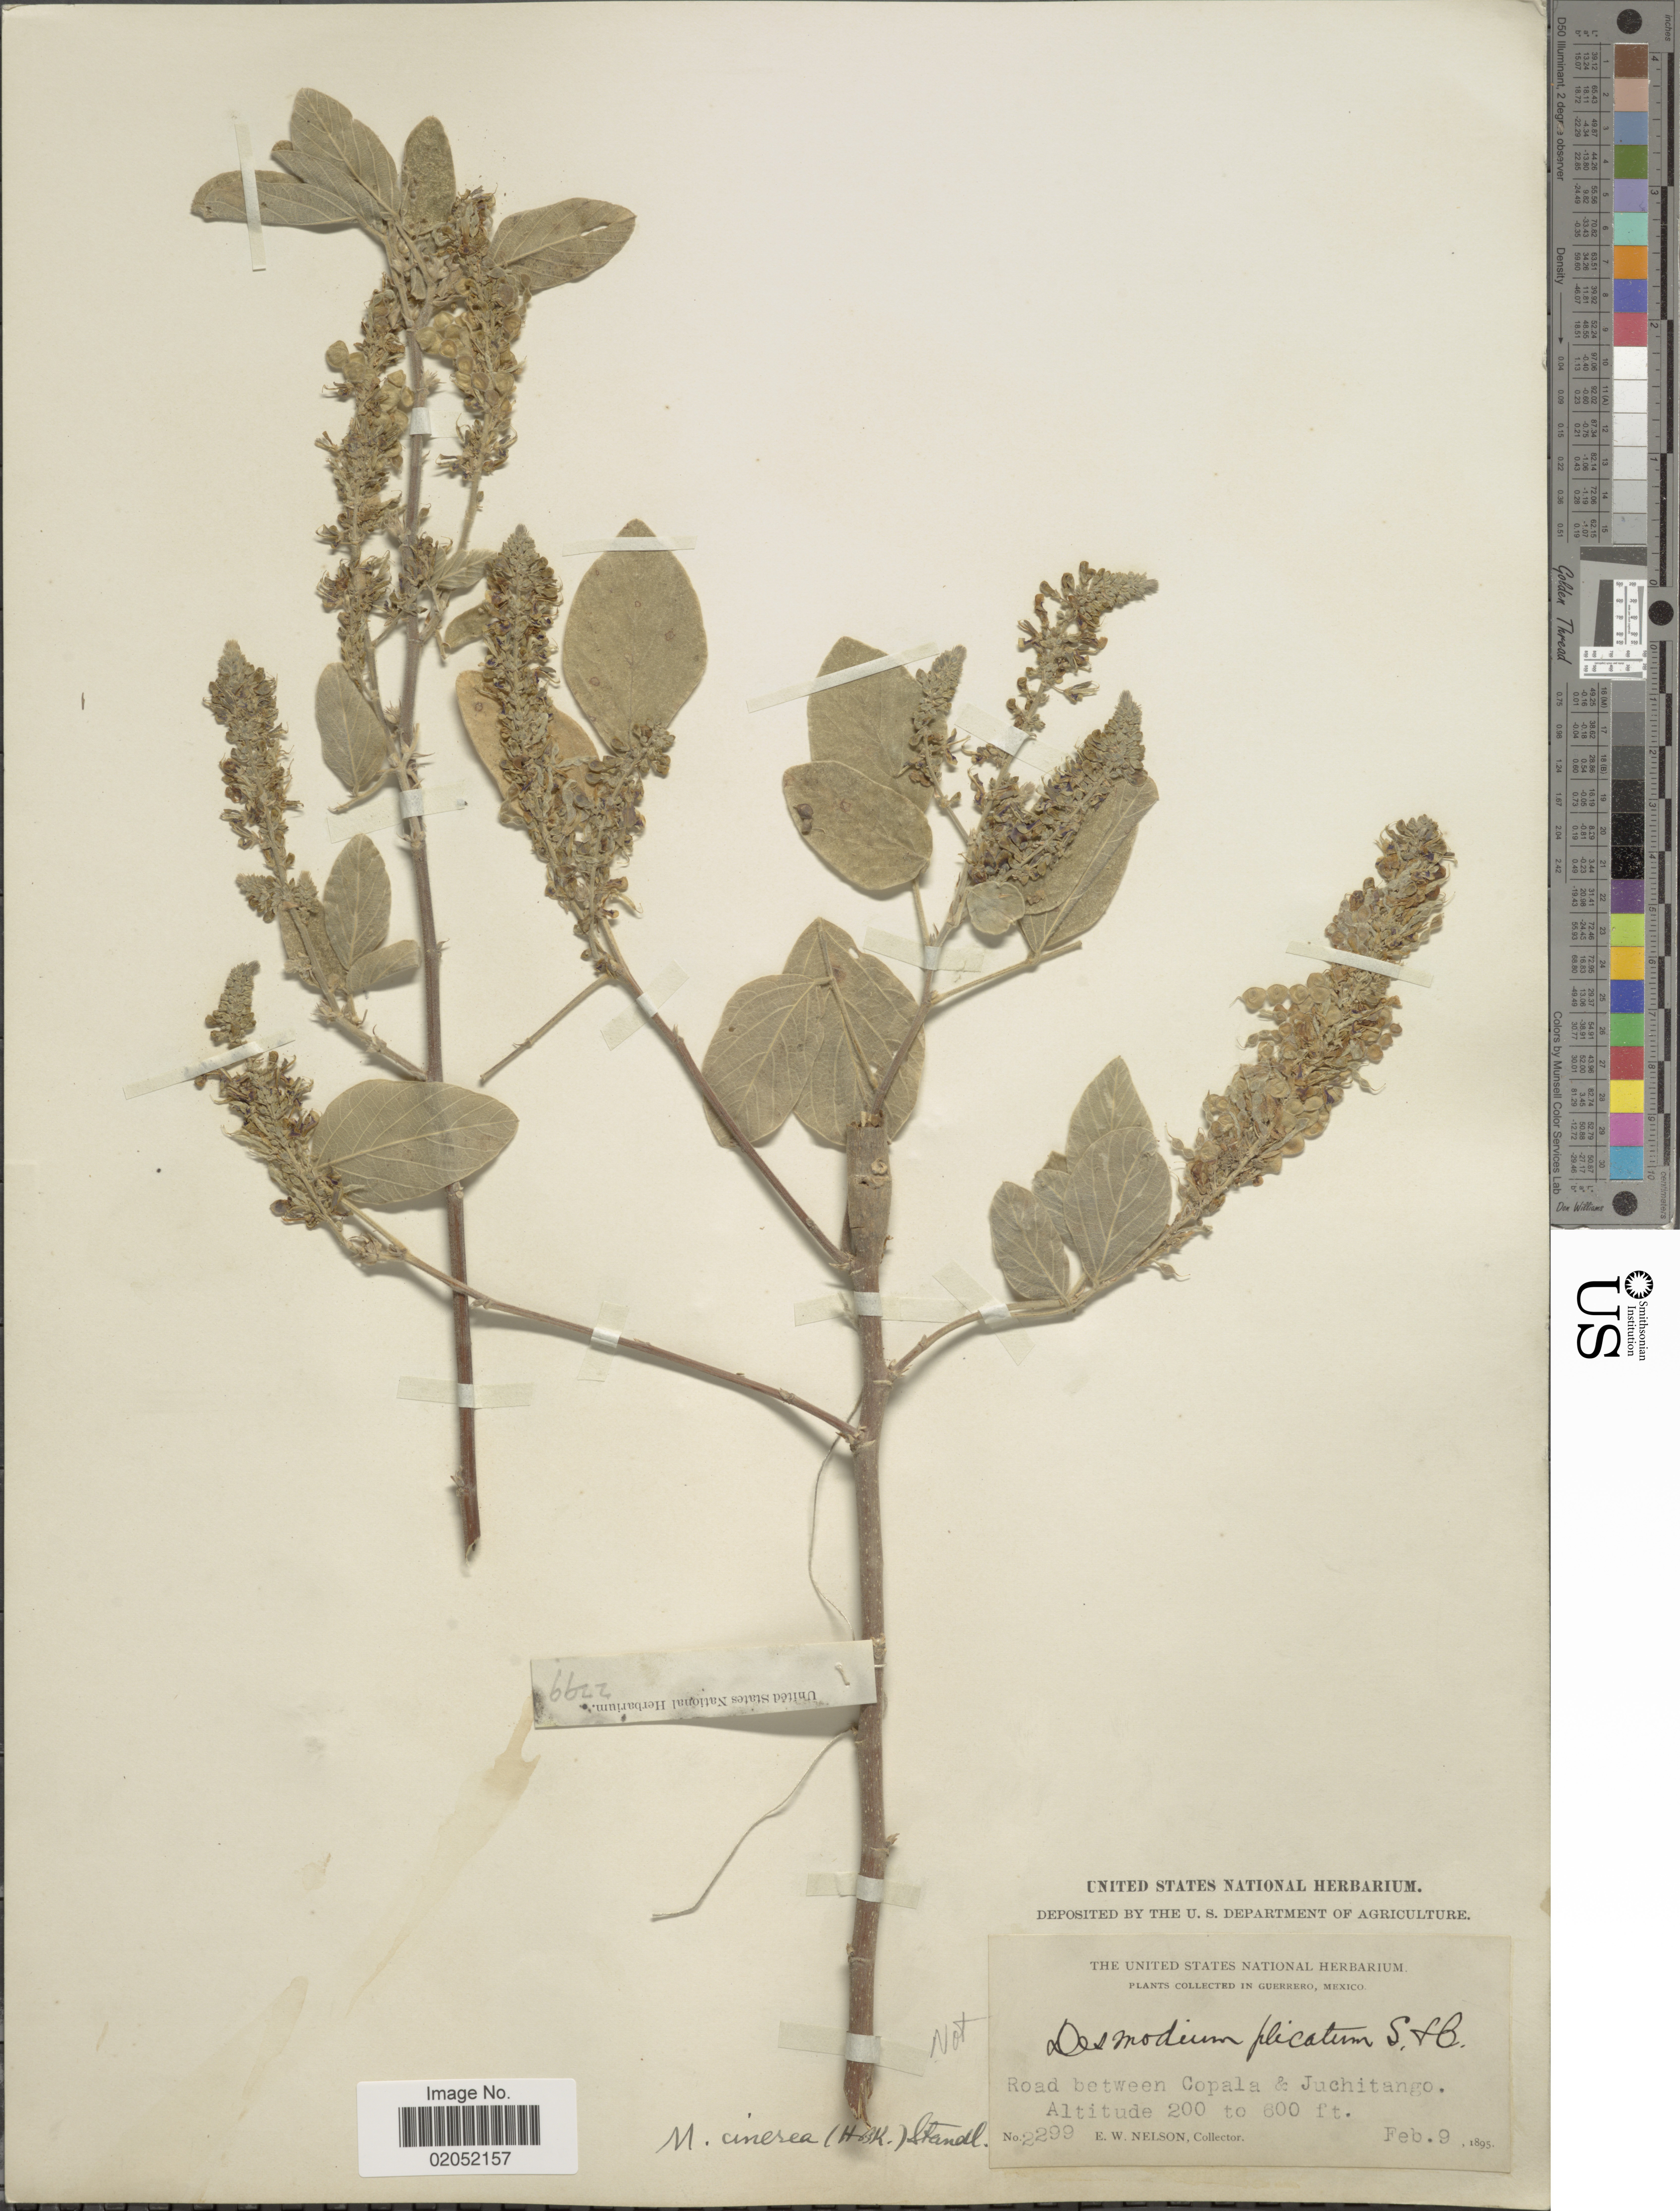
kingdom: Plantae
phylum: Tracheophyta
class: Magnoliopsida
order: Fabales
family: Fabaceae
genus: Desmodium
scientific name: Desmodium cinereum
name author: (Kunth) DC.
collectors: E. W. Nelson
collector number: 2299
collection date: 1895-02-09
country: Mexico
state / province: Guerrero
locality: Road between Copala & Juchitango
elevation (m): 61